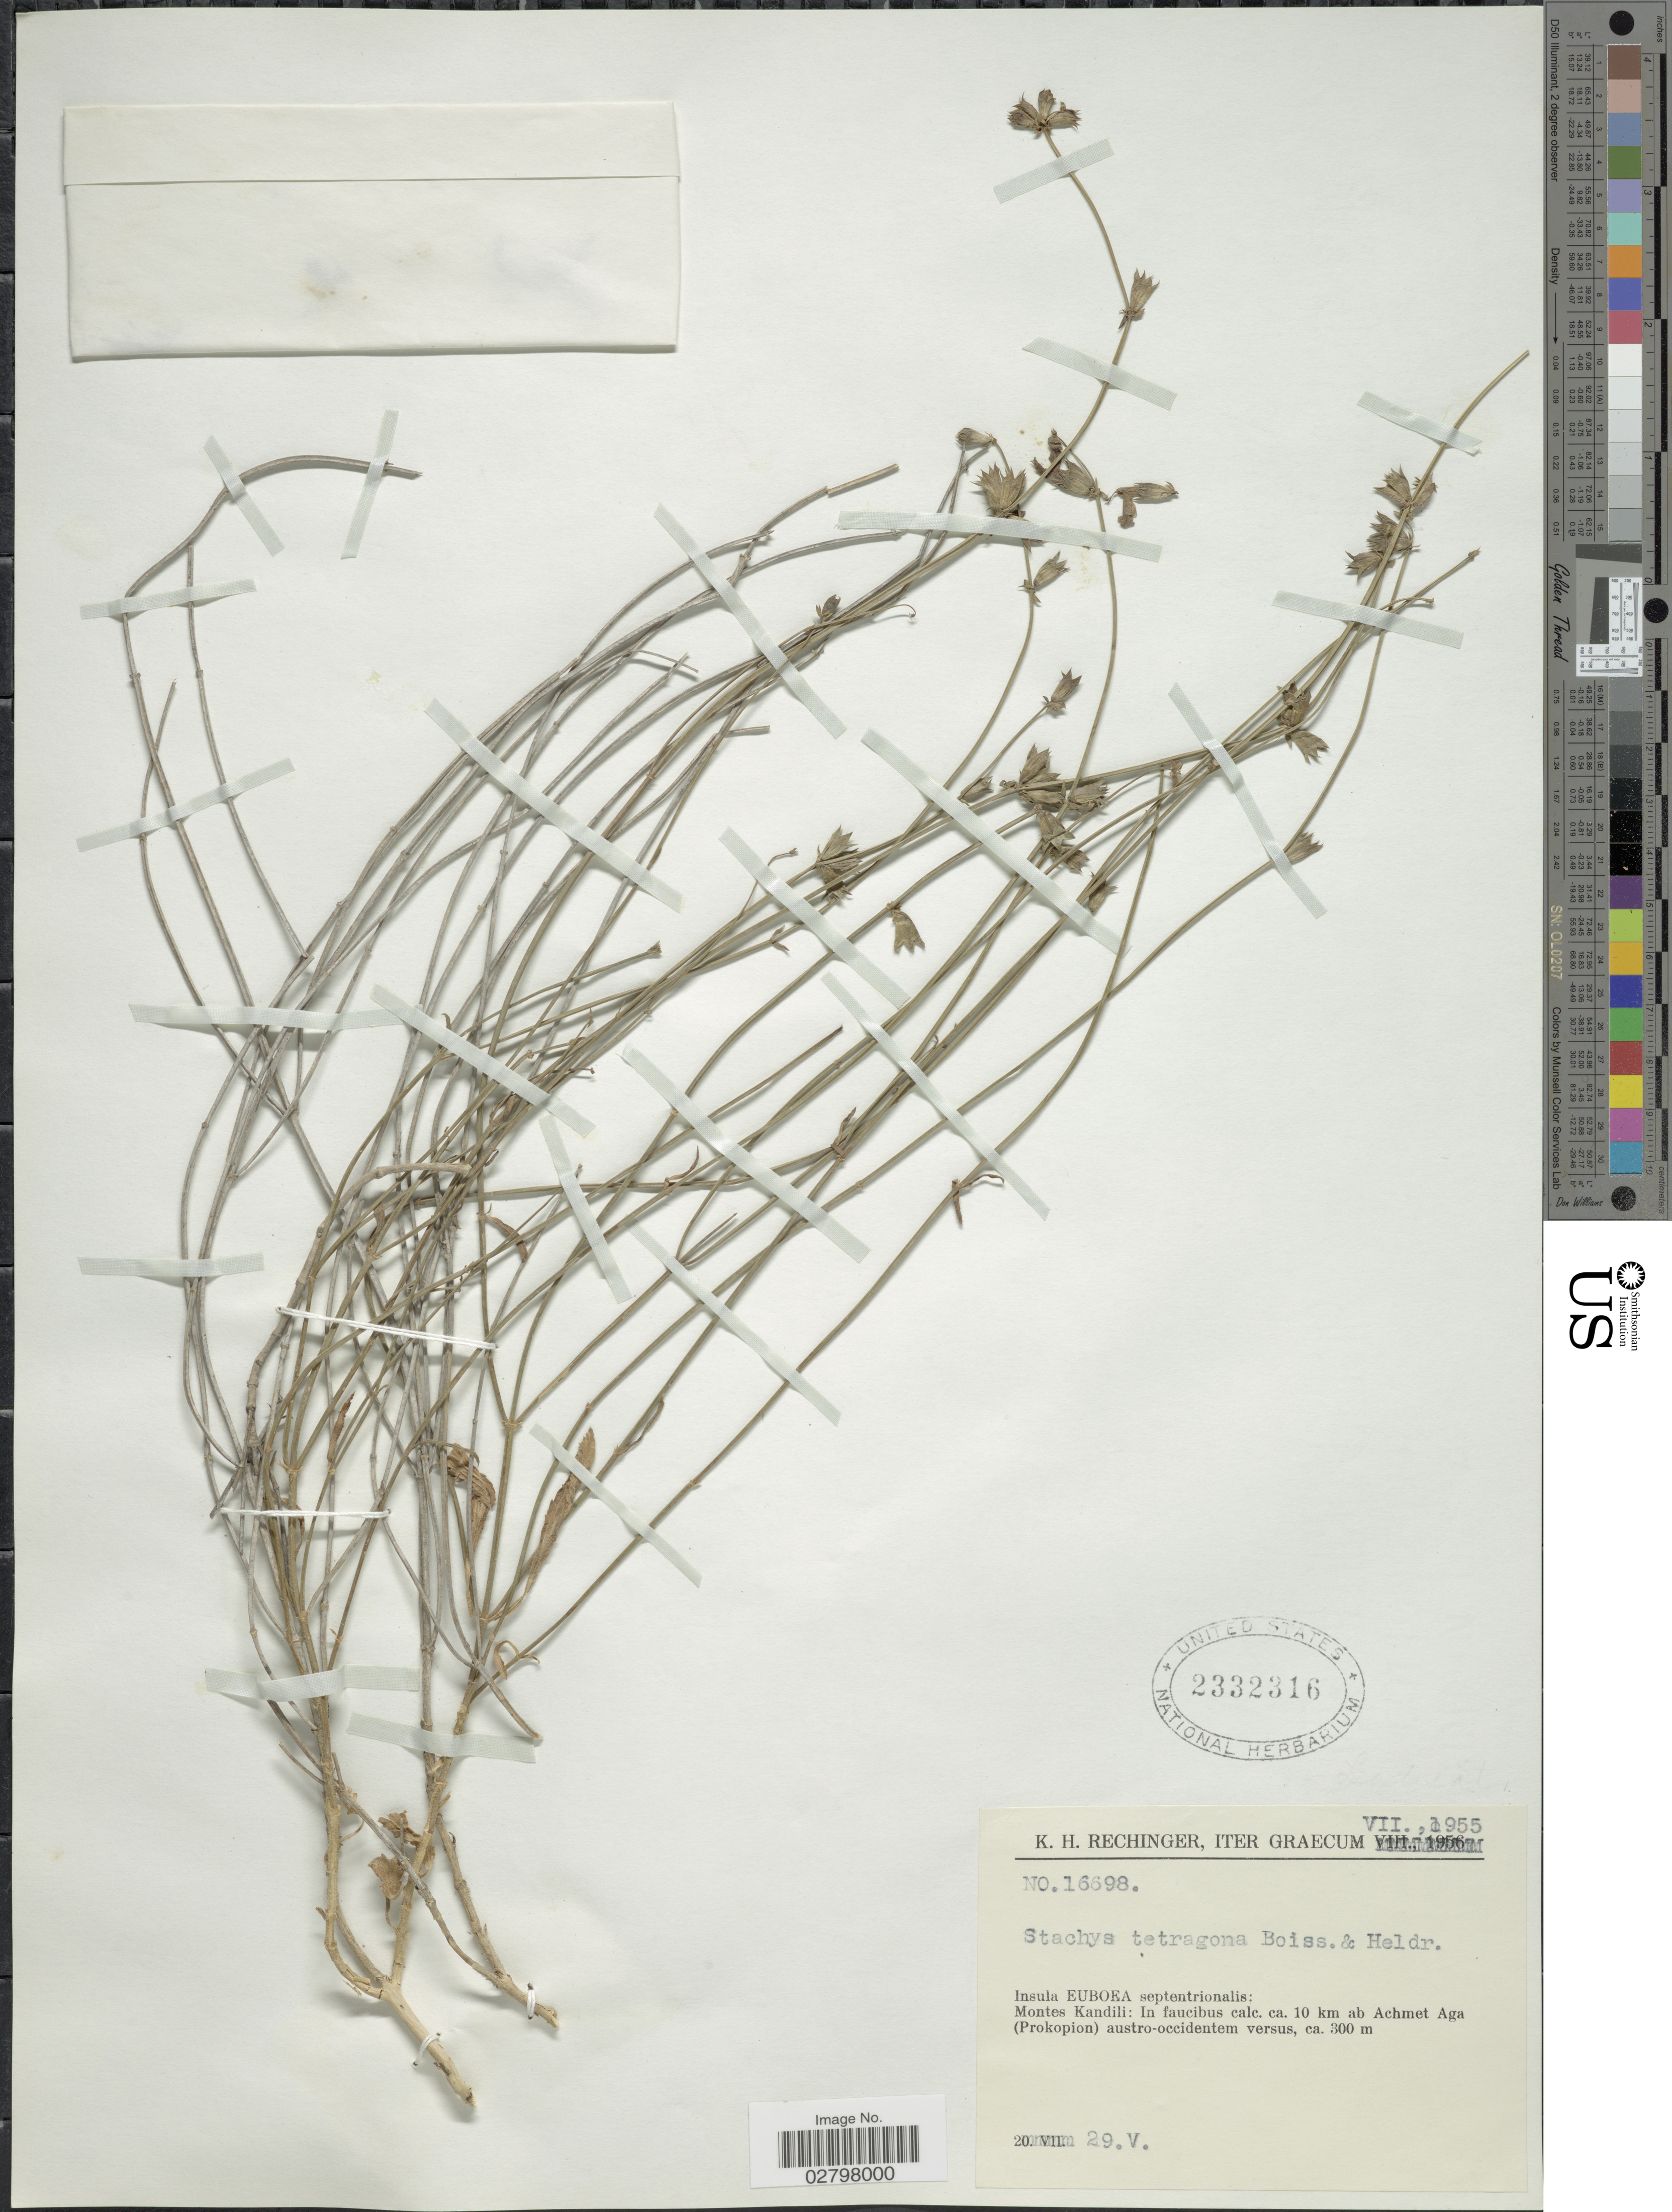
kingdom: Plantae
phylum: Tracheophyta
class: Magnoliopsida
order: Lamiales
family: Lamiaceae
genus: Stachys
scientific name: Stachys tetragona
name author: Boiss. & Heldr.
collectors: K. H. Rechinger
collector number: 16698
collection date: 1955-05-29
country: Greece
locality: Insula Euboea septentrionalis: Montes Kandili: In faucibus calc. ca. 10 km ab Achmet Aga (Prokopion) austro-occidentem.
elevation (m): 300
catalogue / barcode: US 2332316